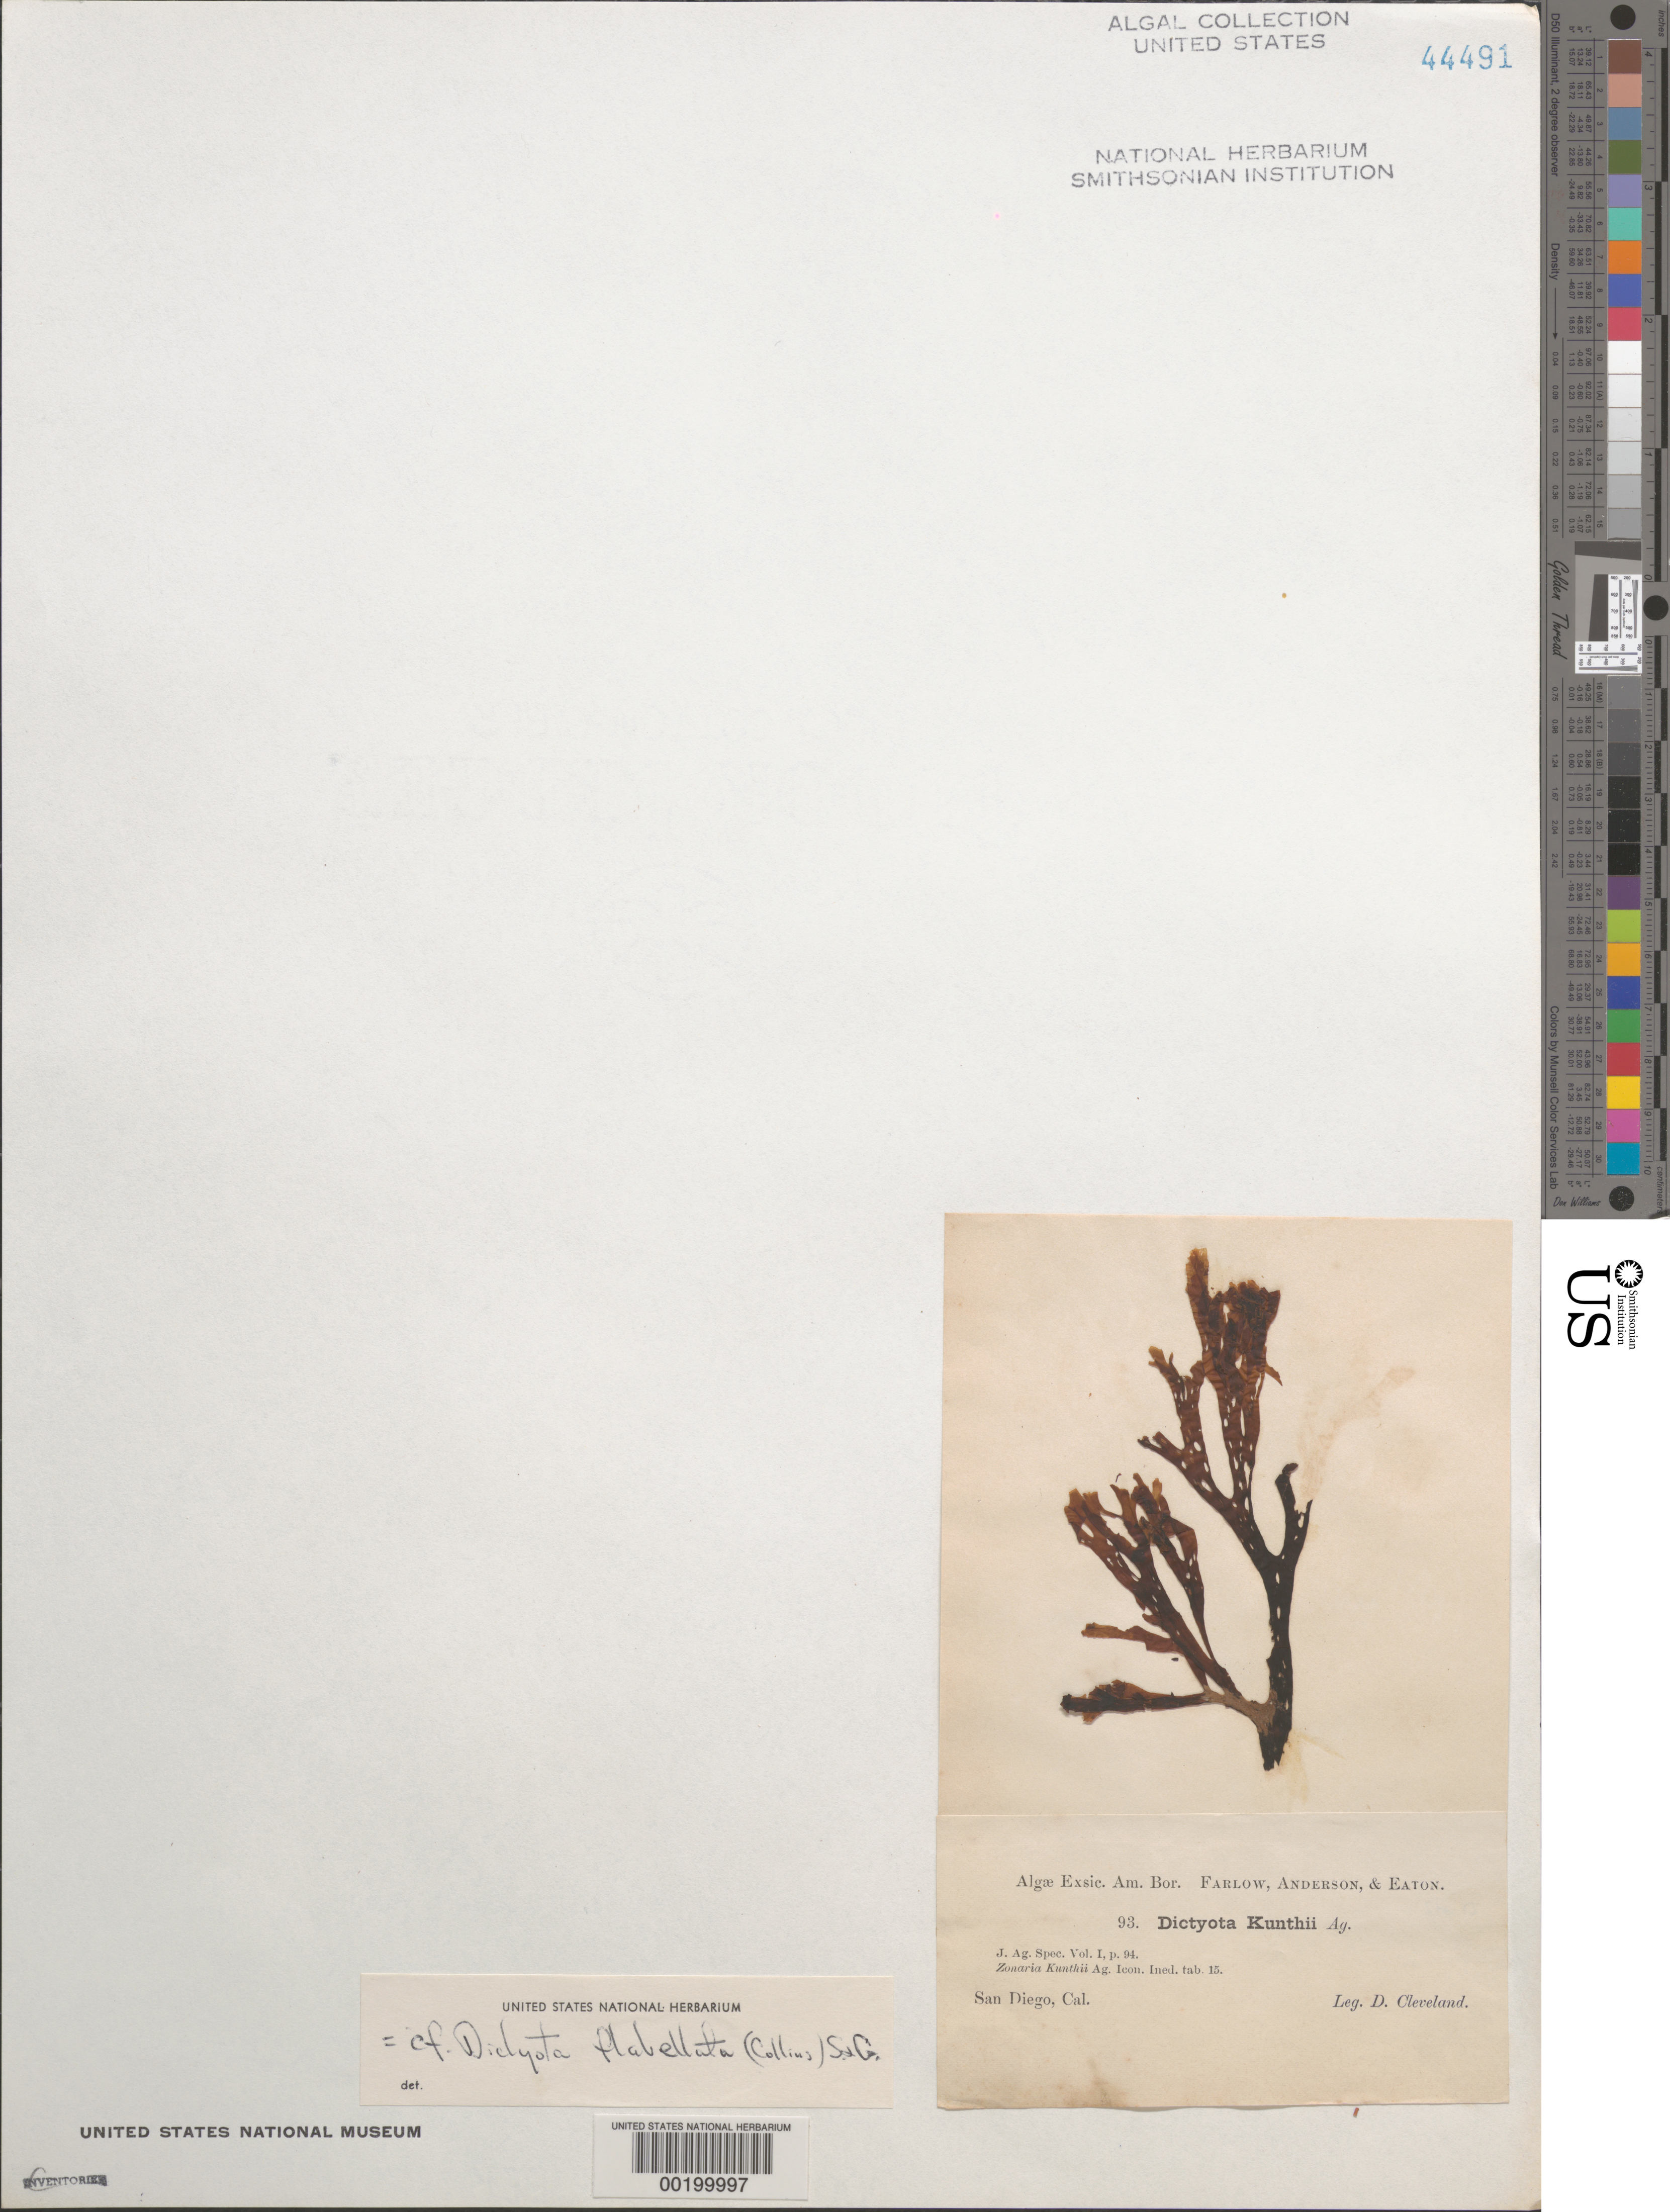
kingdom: Chromista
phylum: Ochrophyta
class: Phaeophyceae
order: Dictyotales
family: Dictyotaceae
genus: Dictyota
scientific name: Dictyota flabellata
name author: (Collins) Setch. & N.L. Gardner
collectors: D. Cleveland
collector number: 93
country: United States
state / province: California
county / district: San Diego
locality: San Diego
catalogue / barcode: US 44491